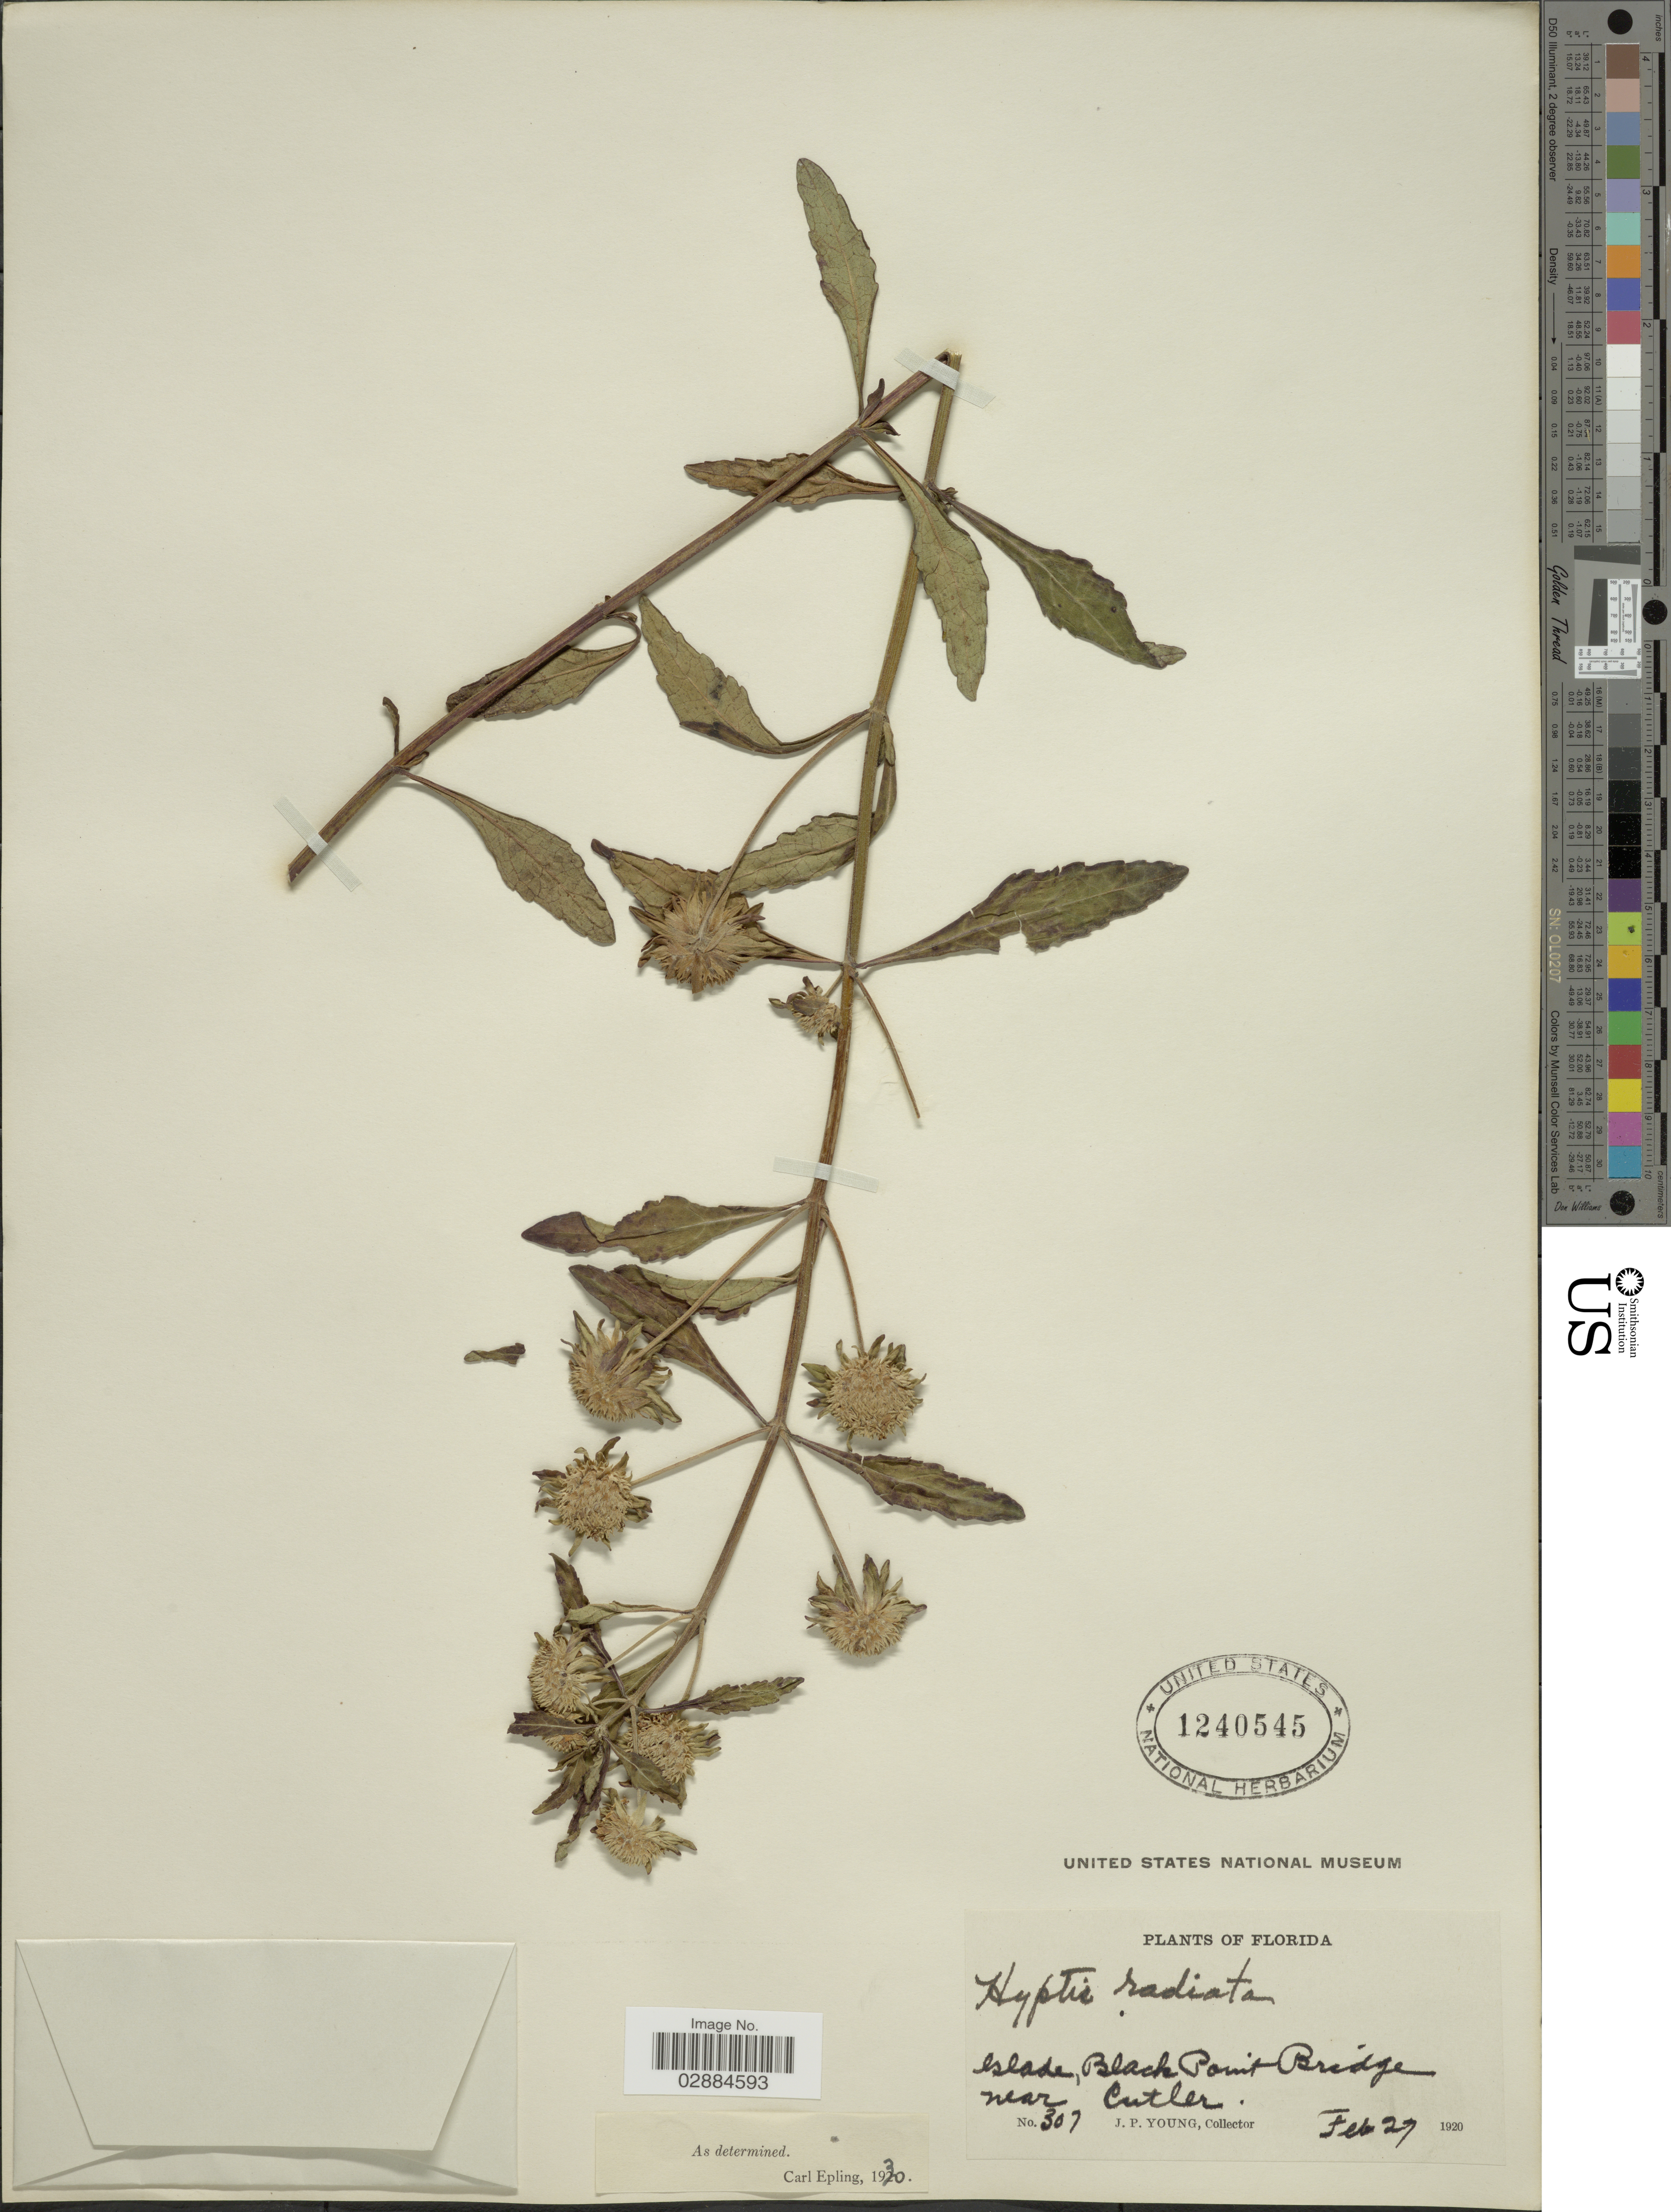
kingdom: Plantae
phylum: Tracheophyta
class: Magnoliopsida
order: Lamiales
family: Lamiaceae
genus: Hyptis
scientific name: Hyptis radiata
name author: Kunth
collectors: J. P. Young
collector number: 307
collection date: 1920-02-29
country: United States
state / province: Florida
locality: Glade, Black Point Bridge near Cutler.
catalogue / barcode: US 1240545